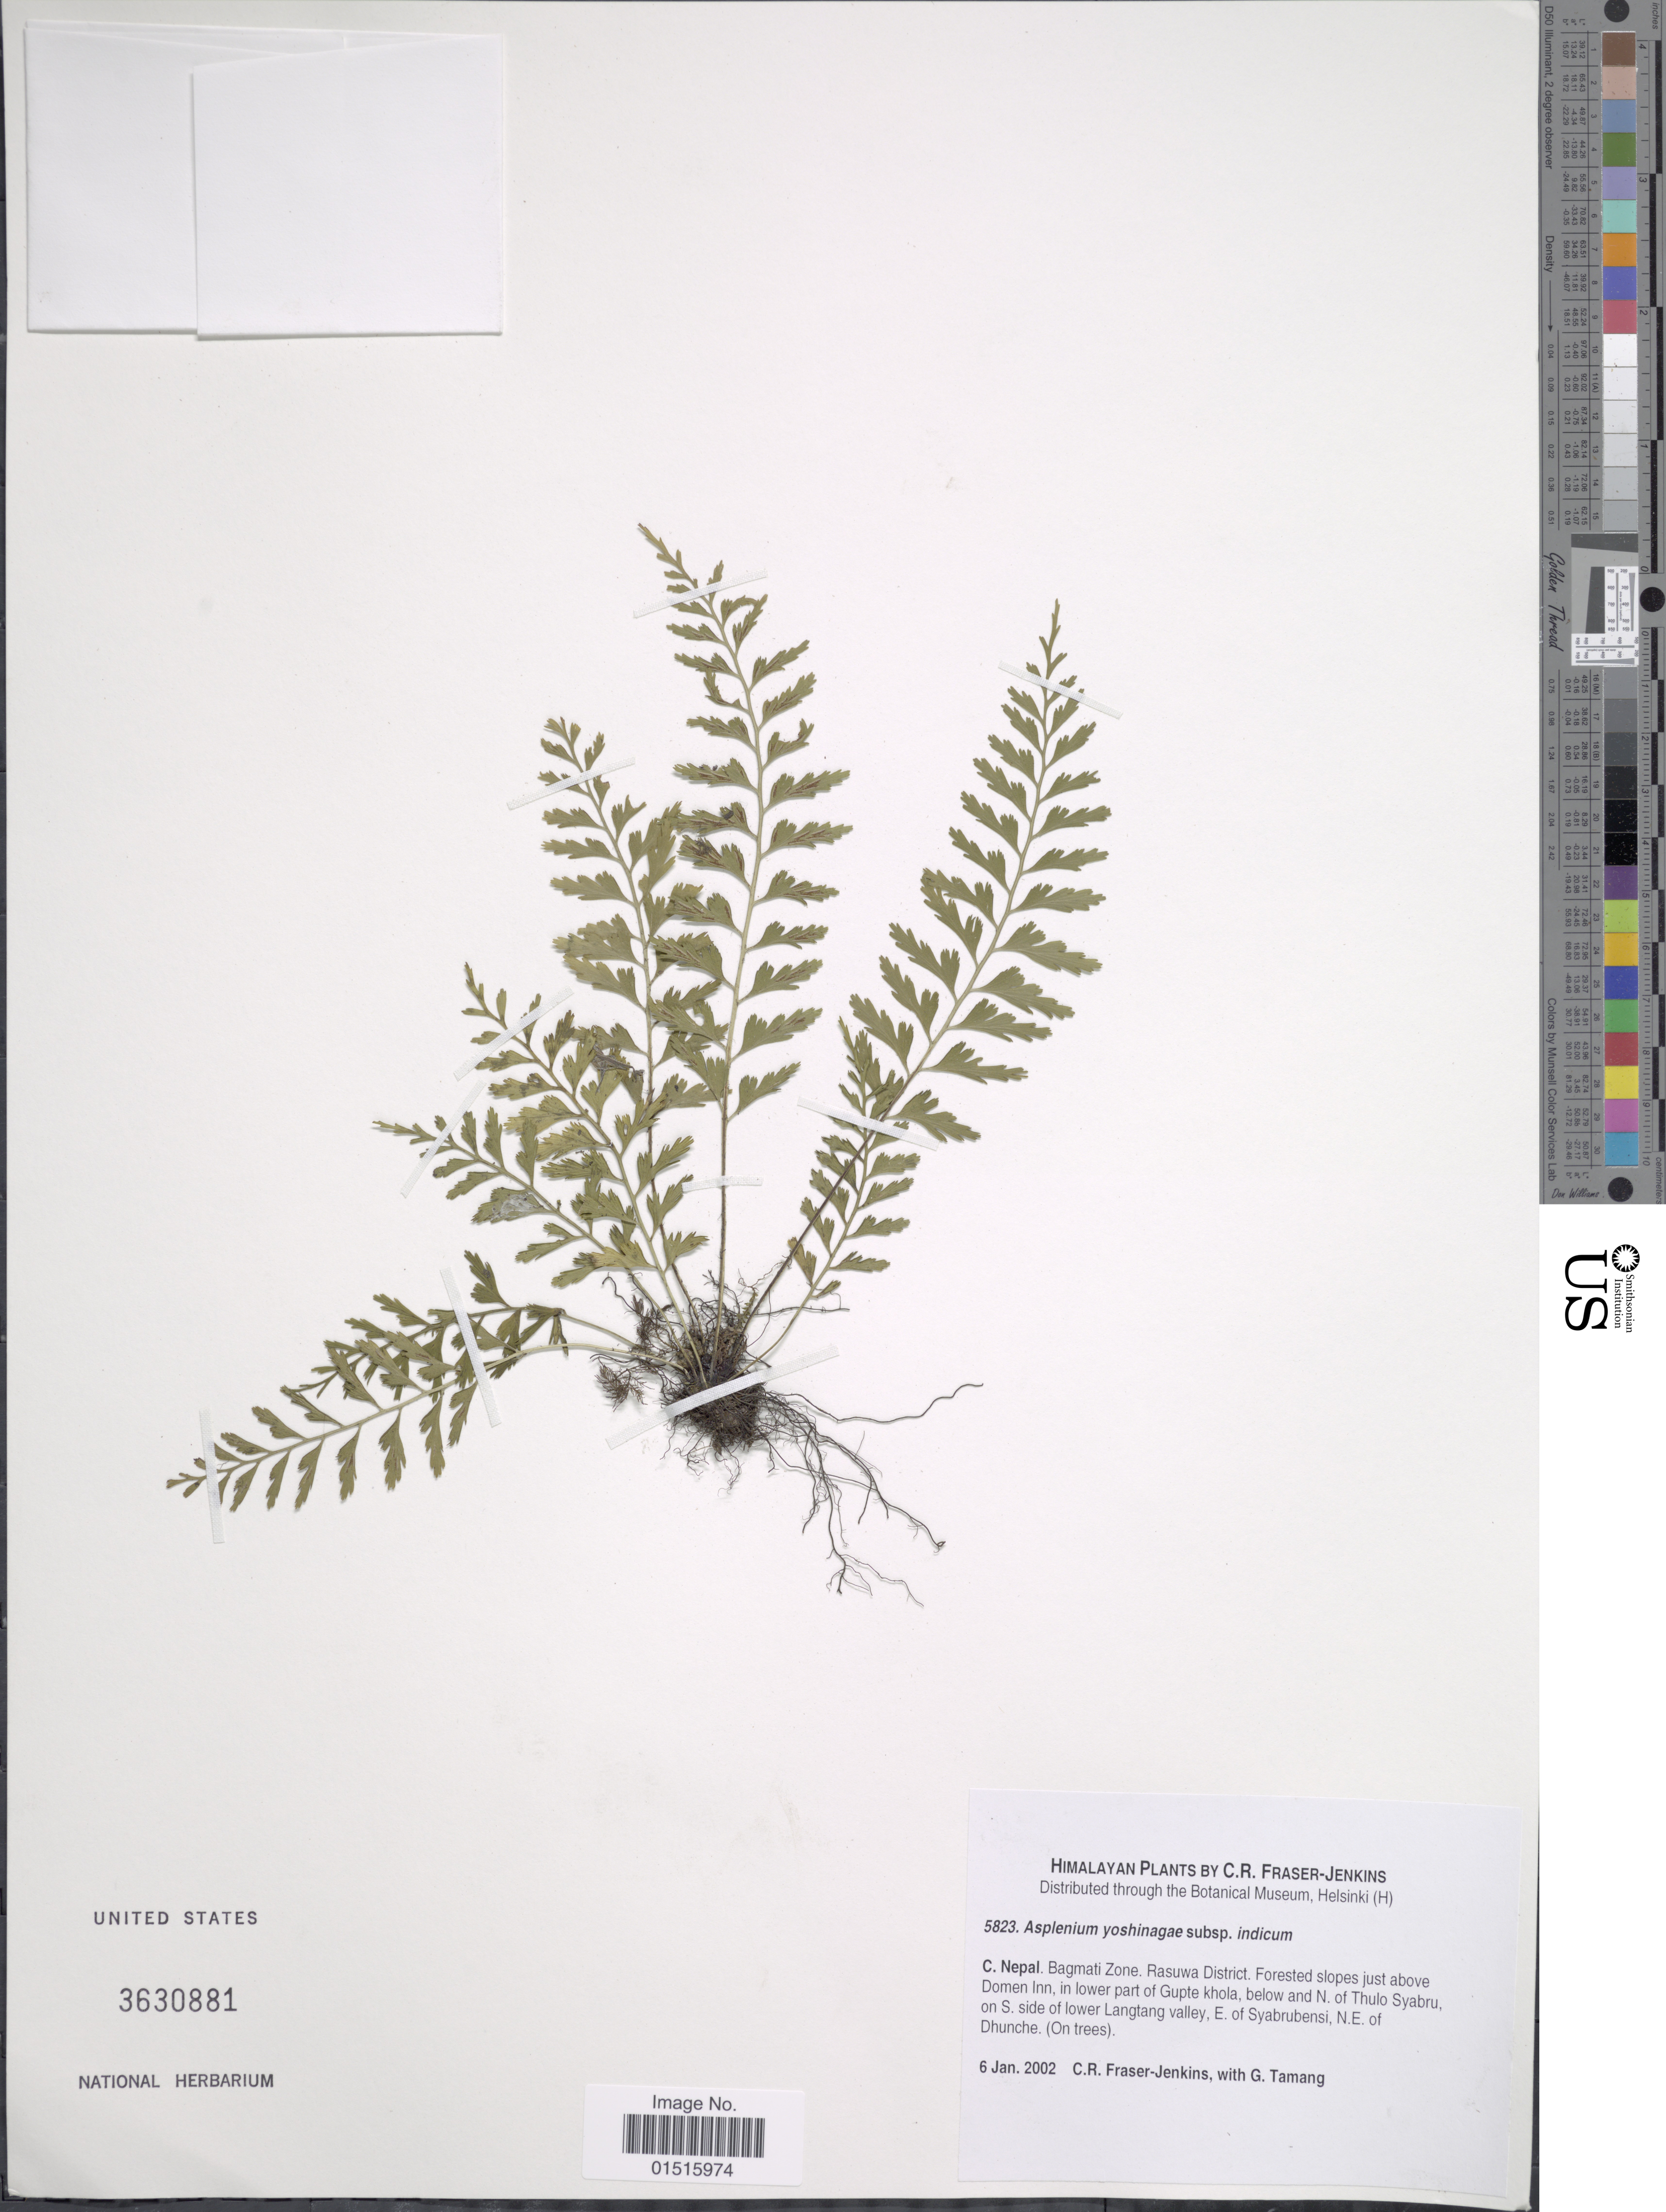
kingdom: Plantae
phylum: Tracheophyta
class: Polypodiopsida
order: Polypodiales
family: Aspleniaceae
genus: Asplenium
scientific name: Asplenium yoshinagae var. planicaule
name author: (Wall. ex Mett.) C.V. Morton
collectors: C. R. Fraser-Jenkins & G. Tamang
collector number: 5823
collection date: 2002-01-06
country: Nepal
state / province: Bagmati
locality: Rasuwa District. Forested slopes just above Domen Inn, in lower part of Gupte khola, below and N. of Thulo Syabru, on S. of lower Langtang valley, E. of Syabrubensi. N. E. of Dhunche. Himalayan Plants. C. Nepal.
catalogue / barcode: US 3630881